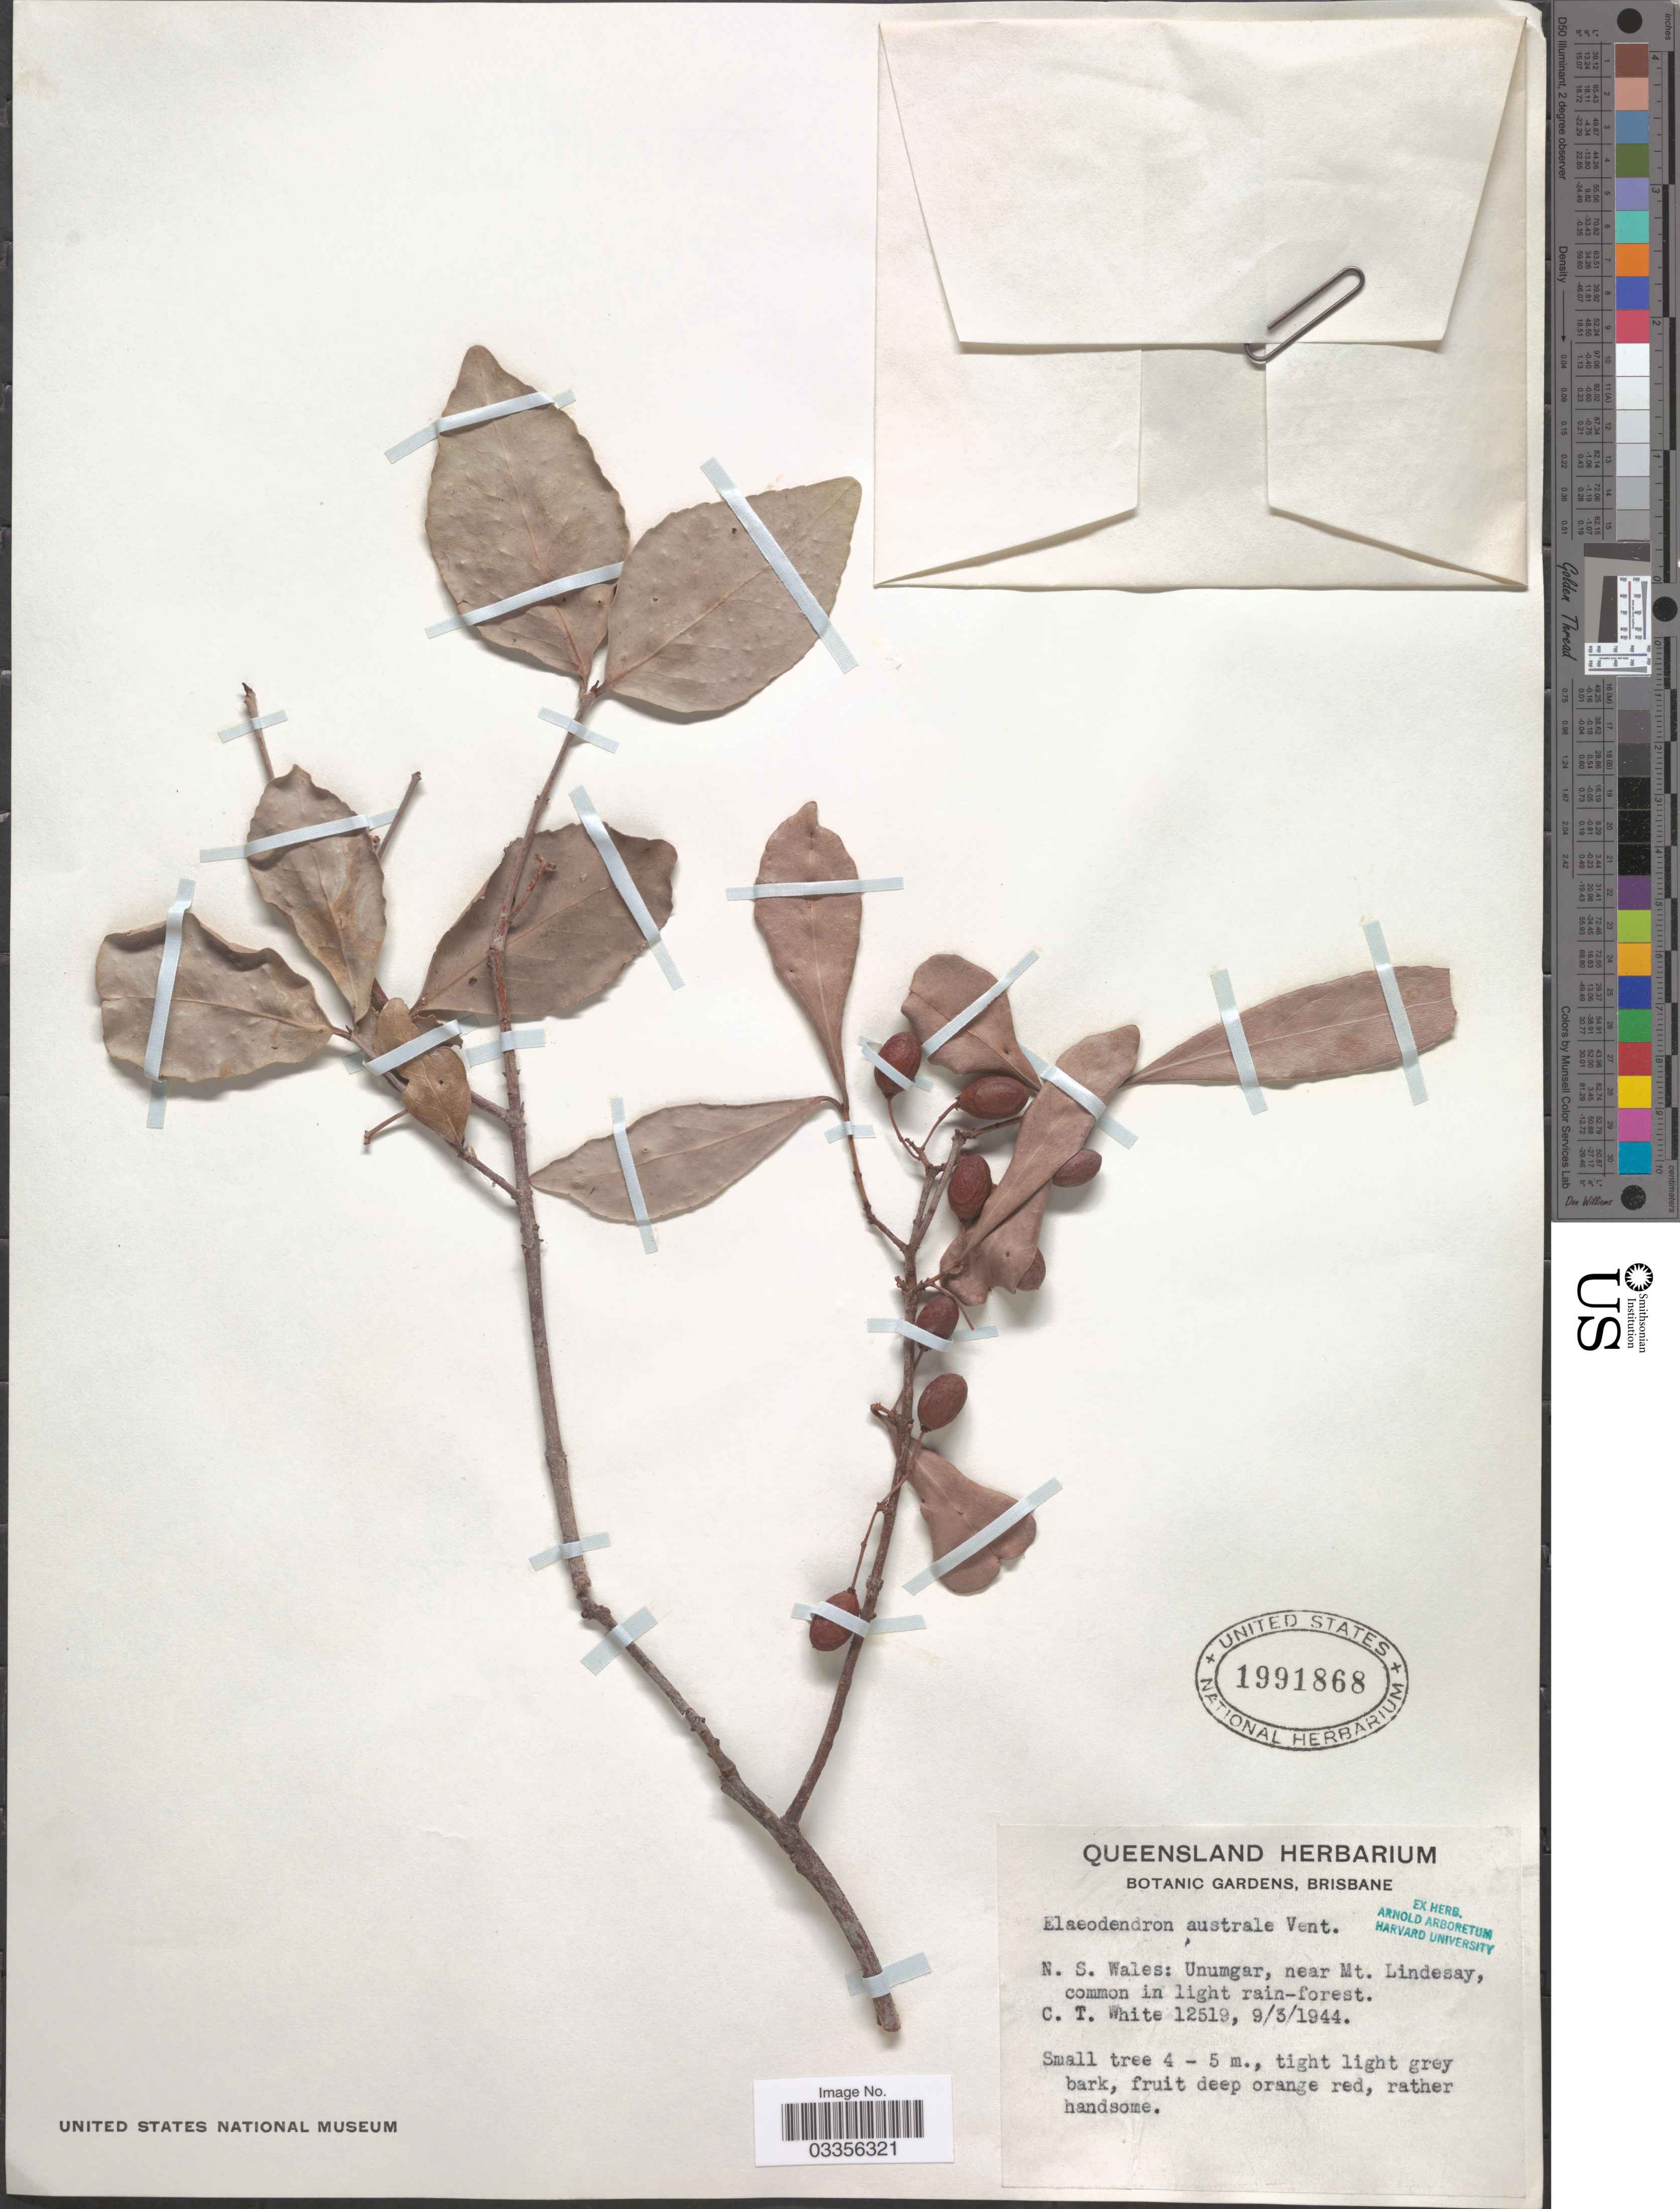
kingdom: Plantae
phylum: Tracheophyta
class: Magnoliopsida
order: Celastrales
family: Celastraceae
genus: Elaeodendron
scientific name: Elaeodendron australe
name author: Vent.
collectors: C. T. White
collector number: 12519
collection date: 1944-03-09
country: Australia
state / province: New South Wales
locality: Unumgar, near Mt. Lindesay.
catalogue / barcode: US 1991868